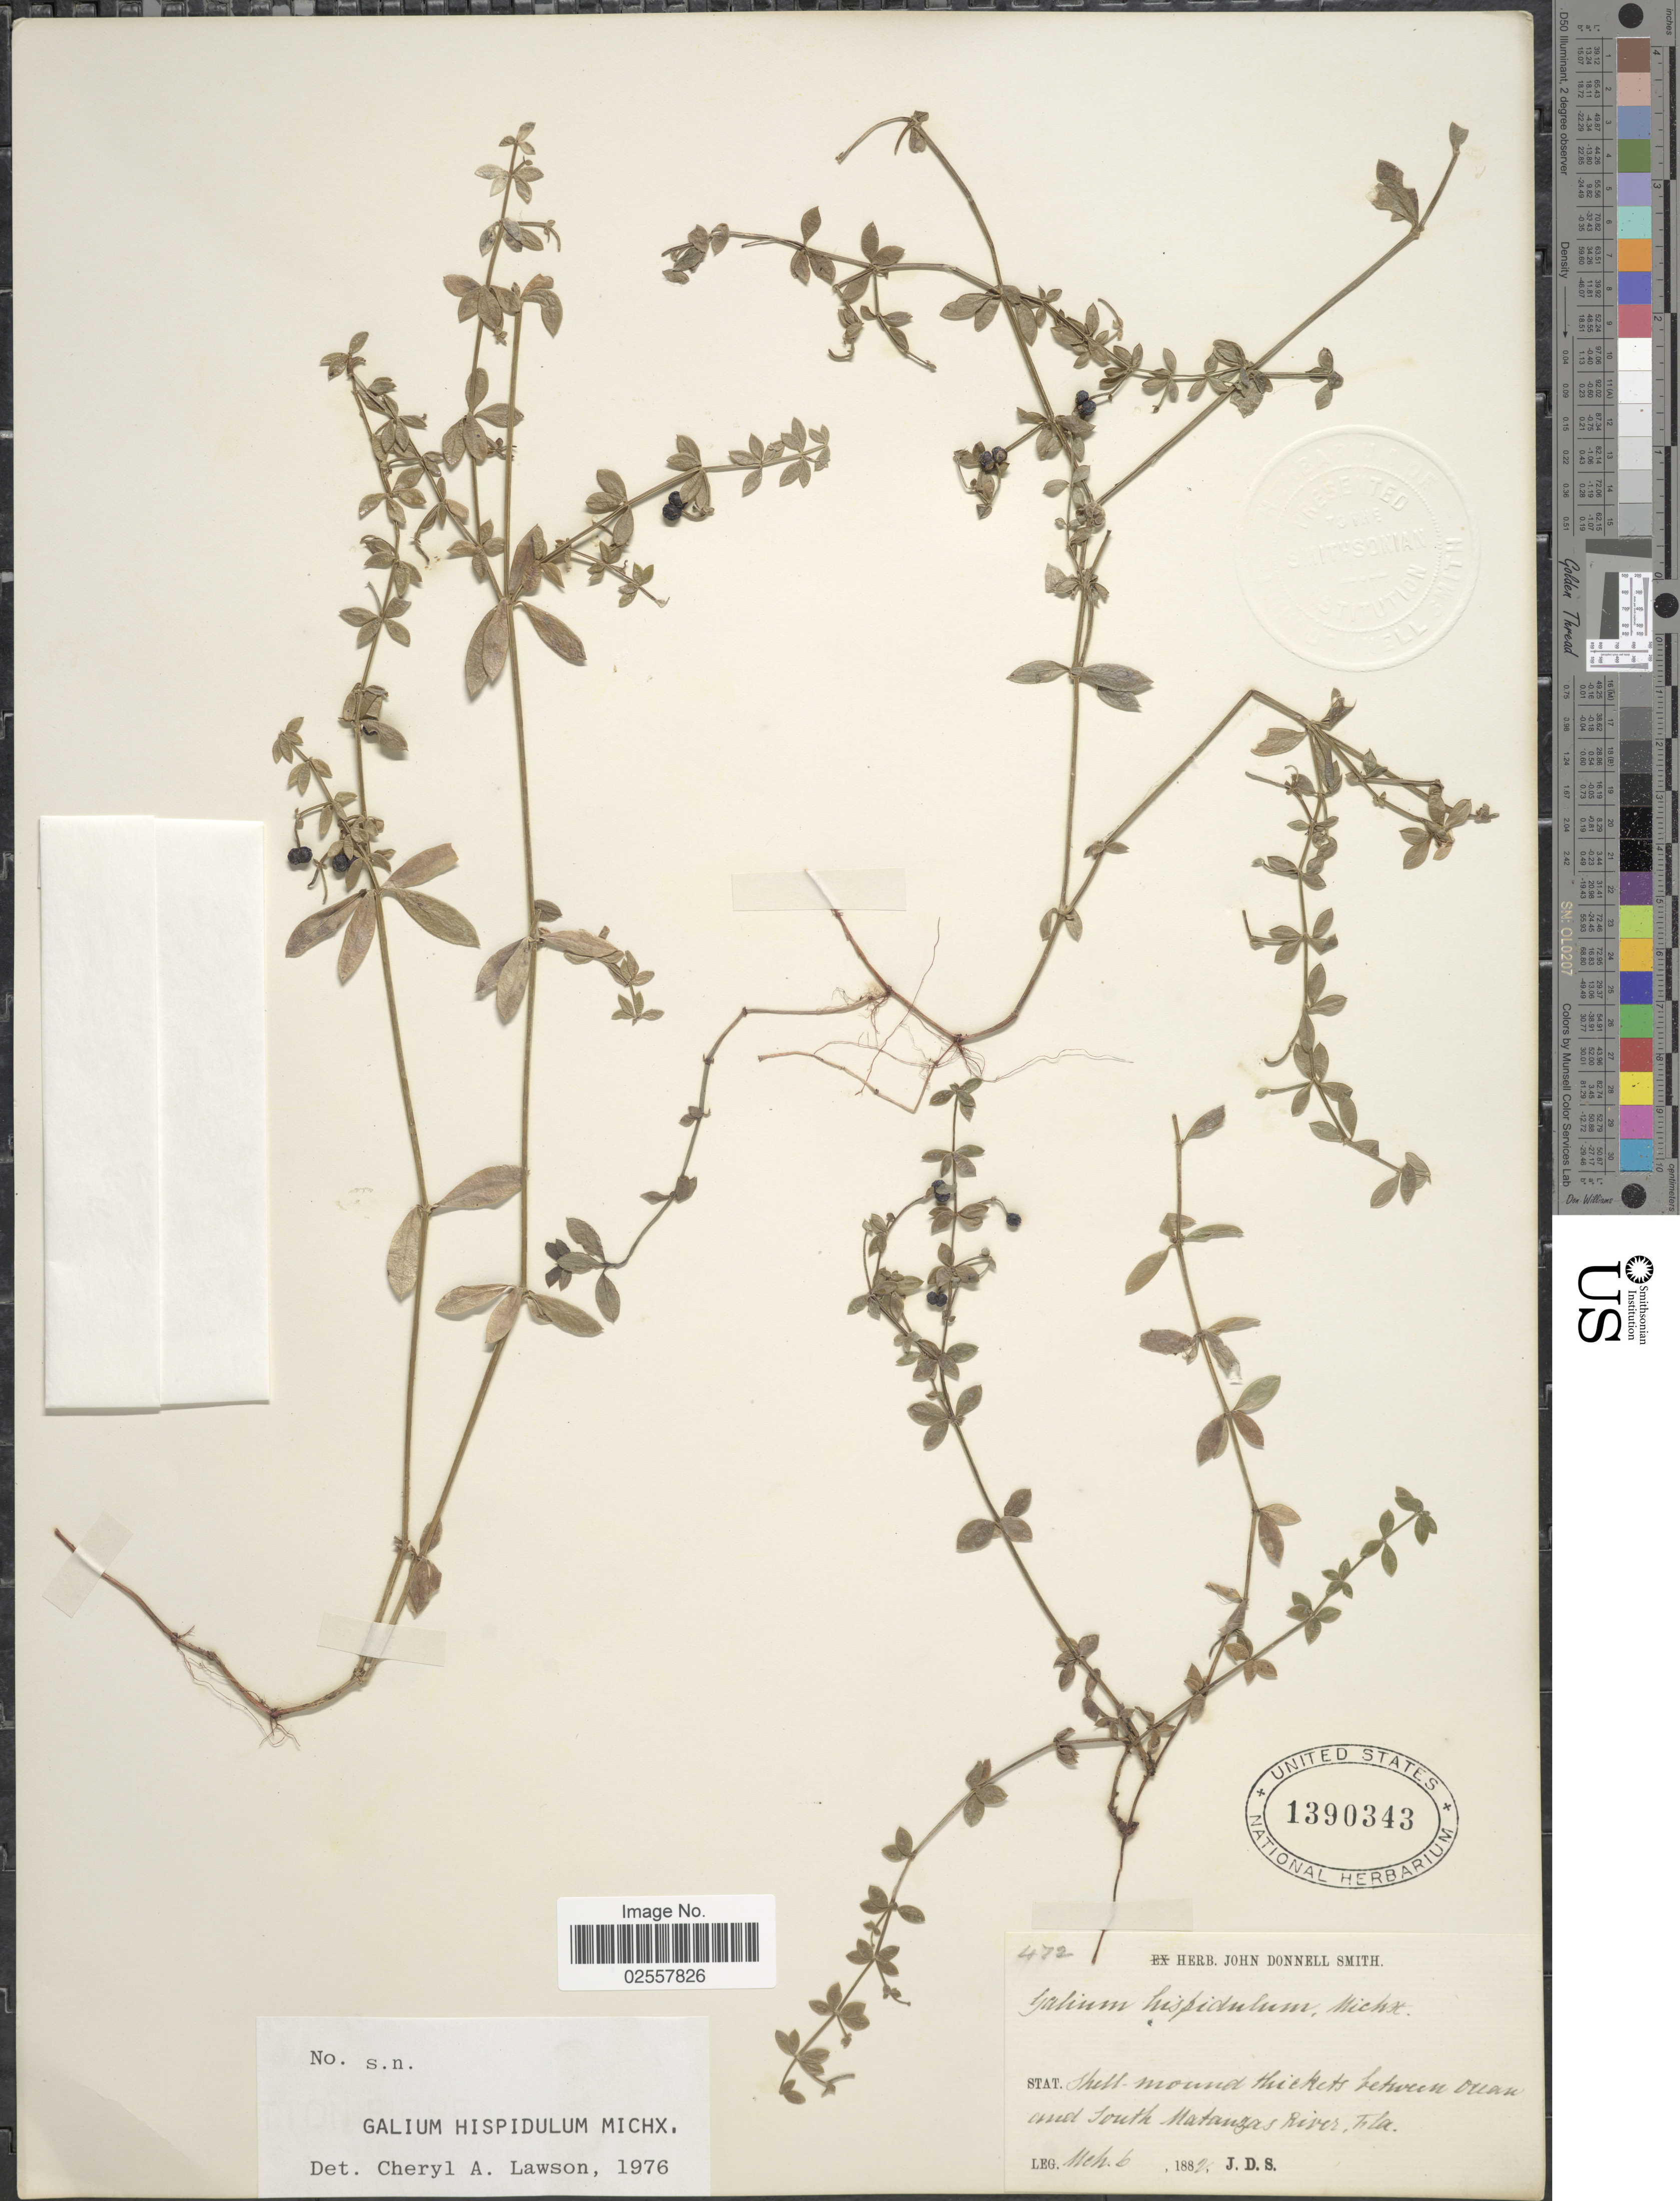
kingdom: Plantae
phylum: Tracheophyta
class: Magnoliopsida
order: Gentianales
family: Rubiaceae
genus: Galium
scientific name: Galium hispidulum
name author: Michx.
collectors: J. Donnell Smith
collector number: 472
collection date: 1882-03-06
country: United States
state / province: Florida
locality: Shell-mound thickets between ocean and South Matanzas River.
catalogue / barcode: US 1390343